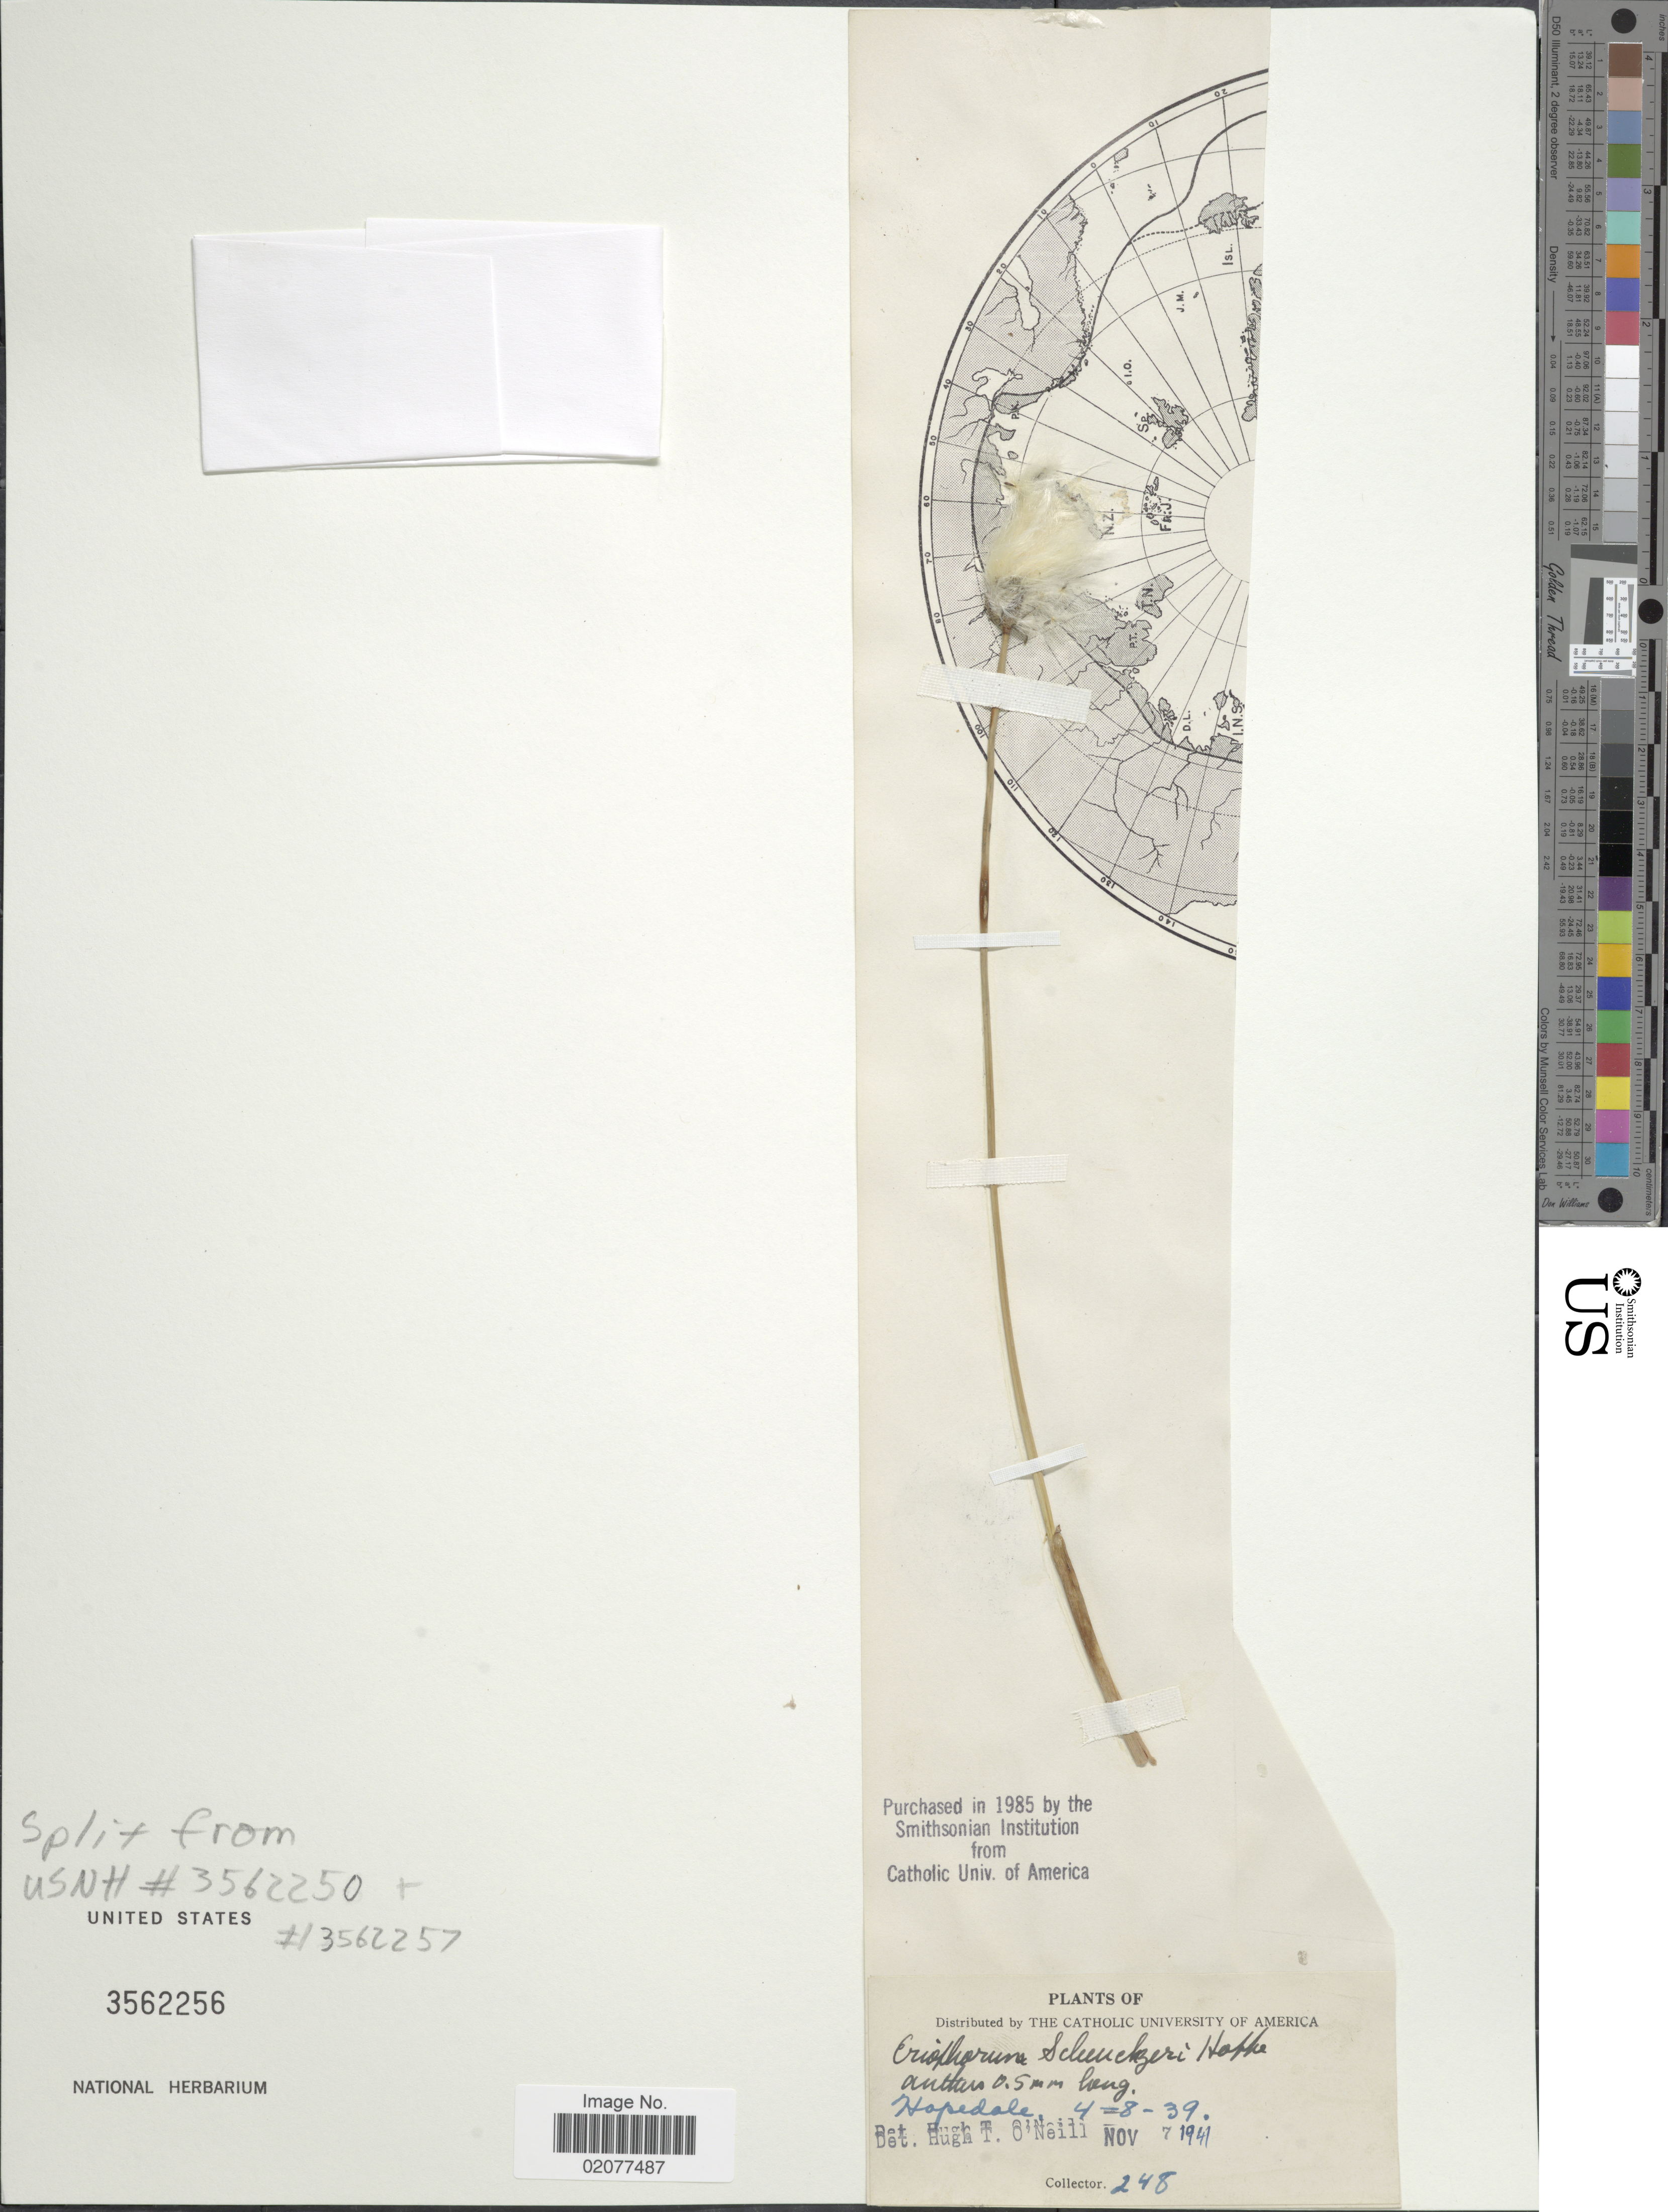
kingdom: Plantae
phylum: Tracheophyta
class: Liliopsida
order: Poales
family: Cyperaceae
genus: Eriophorum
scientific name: Eriophorum scheuchzeri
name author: Hoppe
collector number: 248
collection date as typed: Transcribed d/m/y: 4/8/39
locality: Hopedale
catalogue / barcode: US 3562256